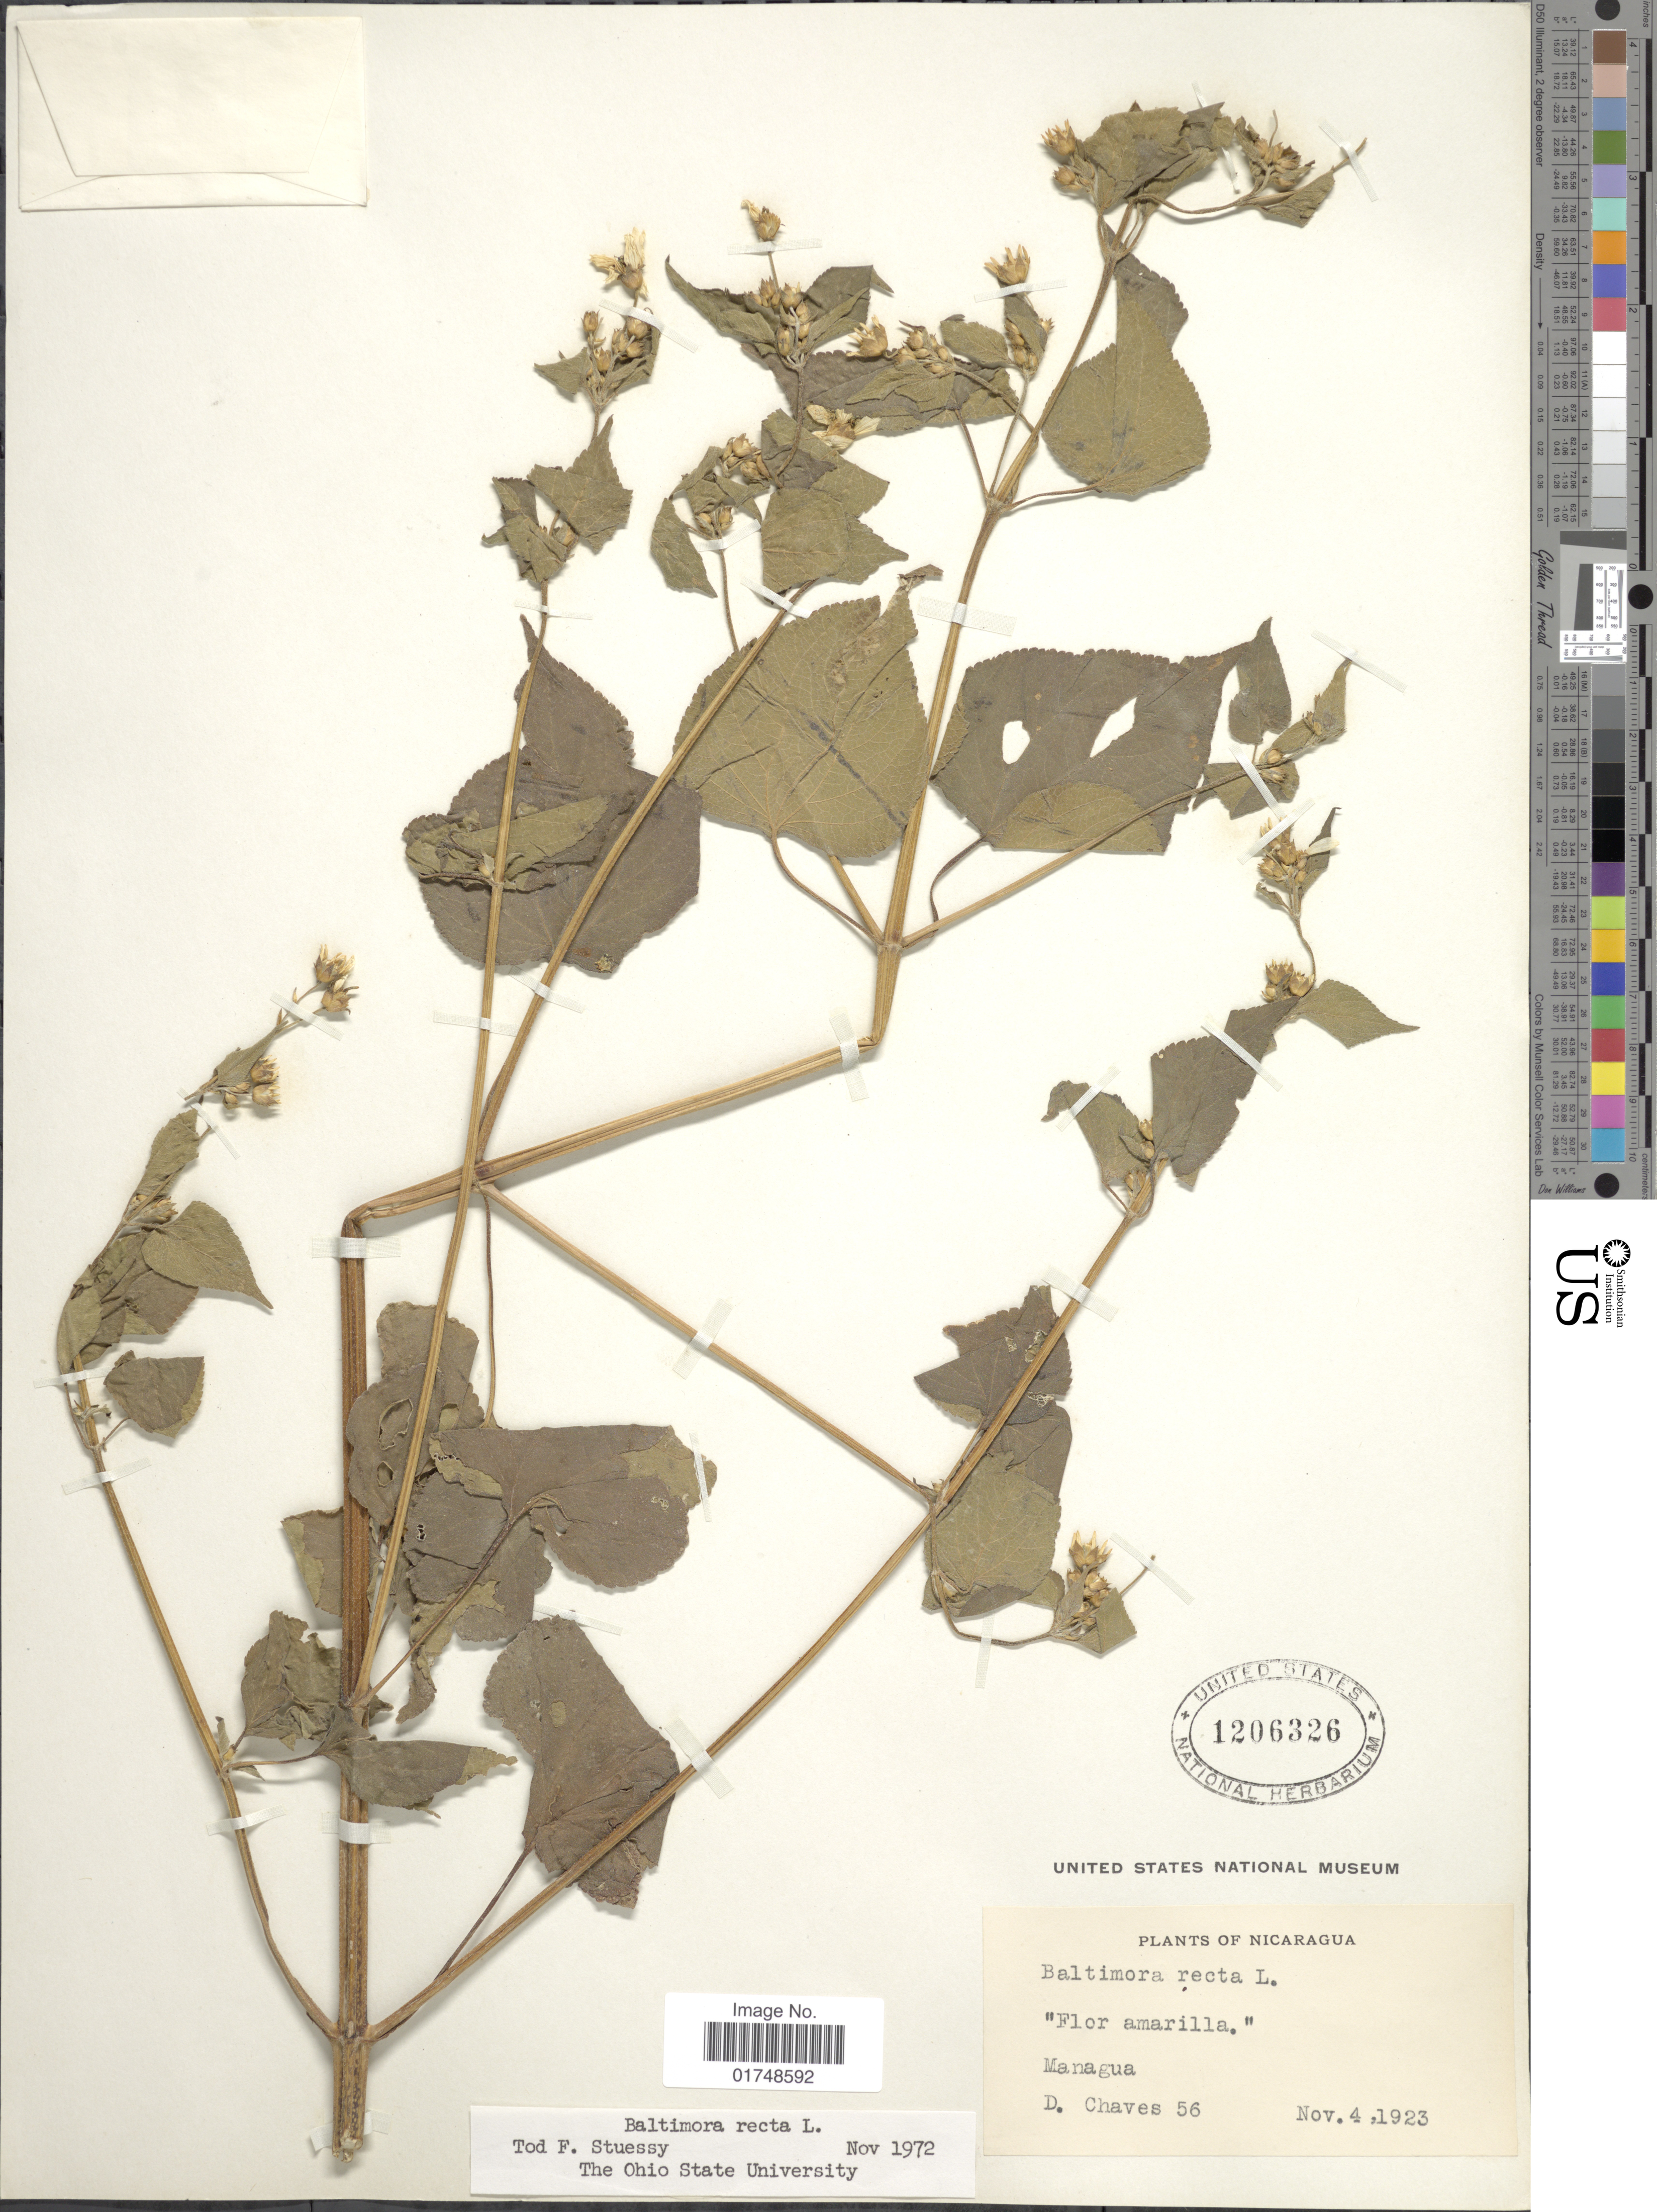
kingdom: Plantae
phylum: Tracheophyta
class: Magnoliopsida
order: Asterales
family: Asteraceae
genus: Baltimora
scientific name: Baltimora recta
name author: L.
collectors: D. Chaves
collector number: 56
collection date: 1923-11-04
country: Nicaragua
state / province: Managua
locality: Managua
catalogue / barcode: US 1206326